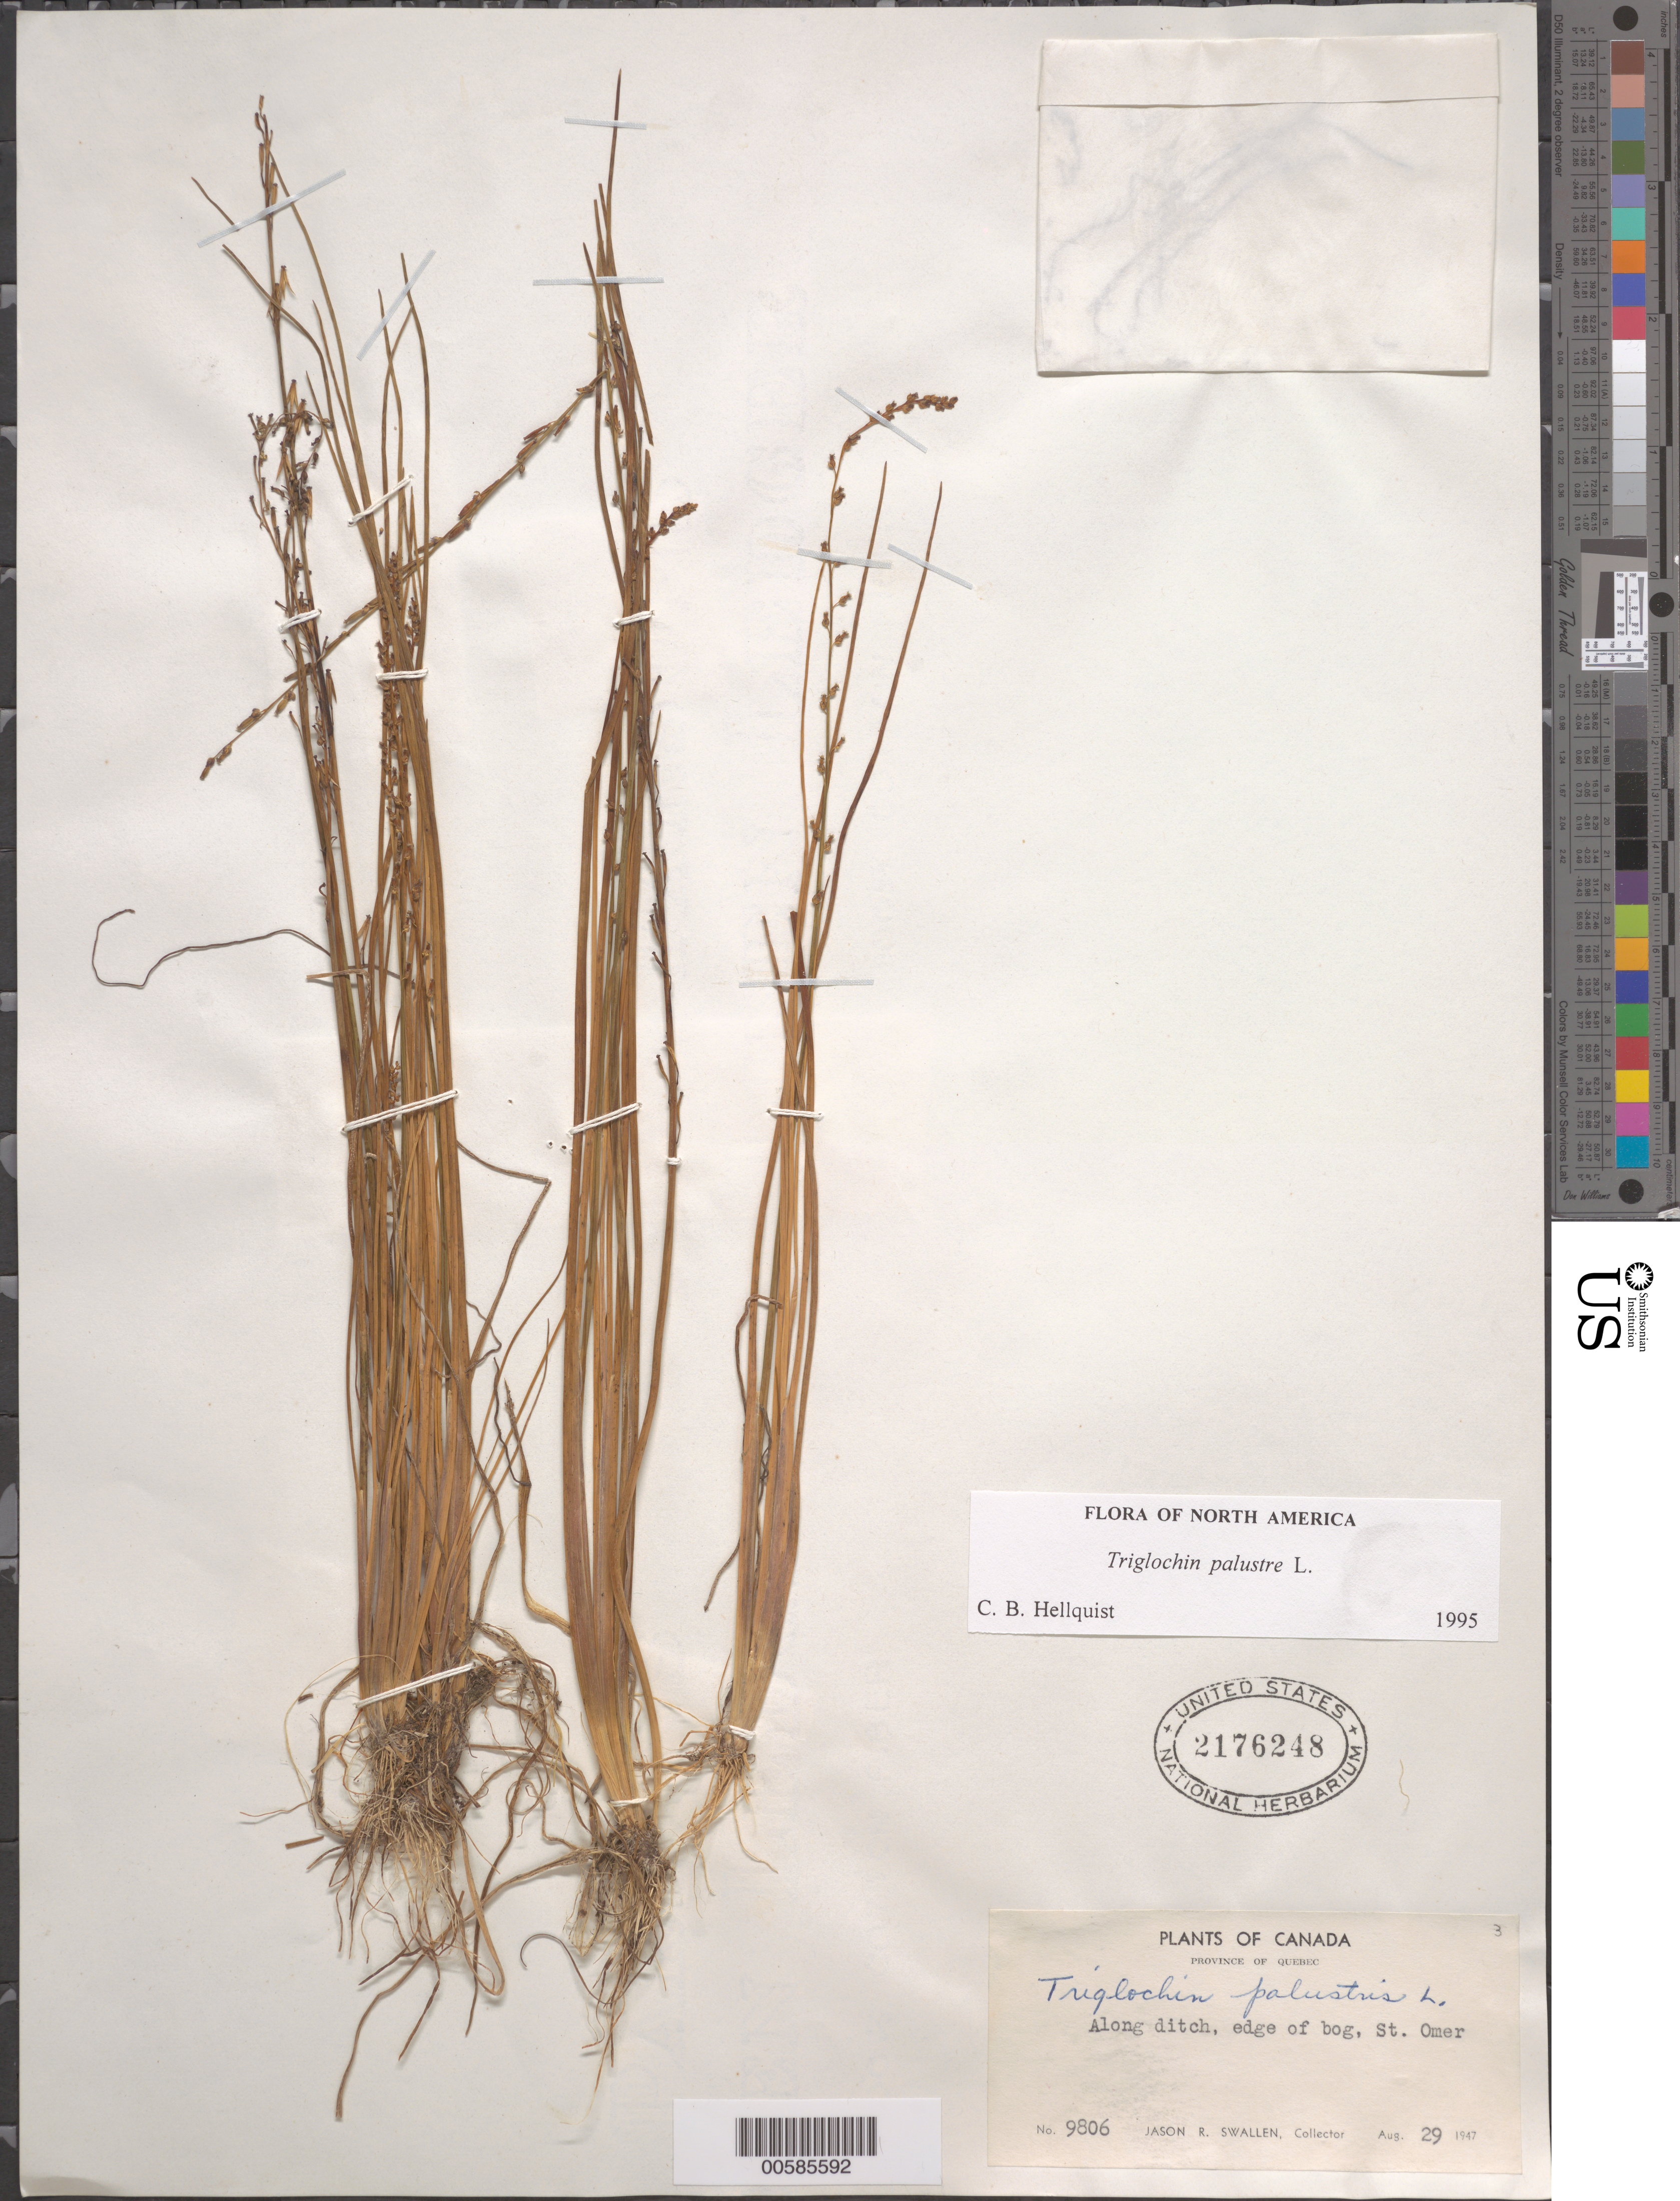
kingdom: Plantae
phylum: Tracheophyta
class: Liliopsida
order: Alismatales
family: Juncaginaceae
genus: Triglochin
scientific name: Triglochin palustris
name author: L.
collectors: J. R. Swallen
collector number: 9806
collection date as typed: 29 Aug 1947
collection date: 1947-08-29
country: Canada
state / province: Quebec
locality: St. Omer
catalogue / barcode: US 2176248